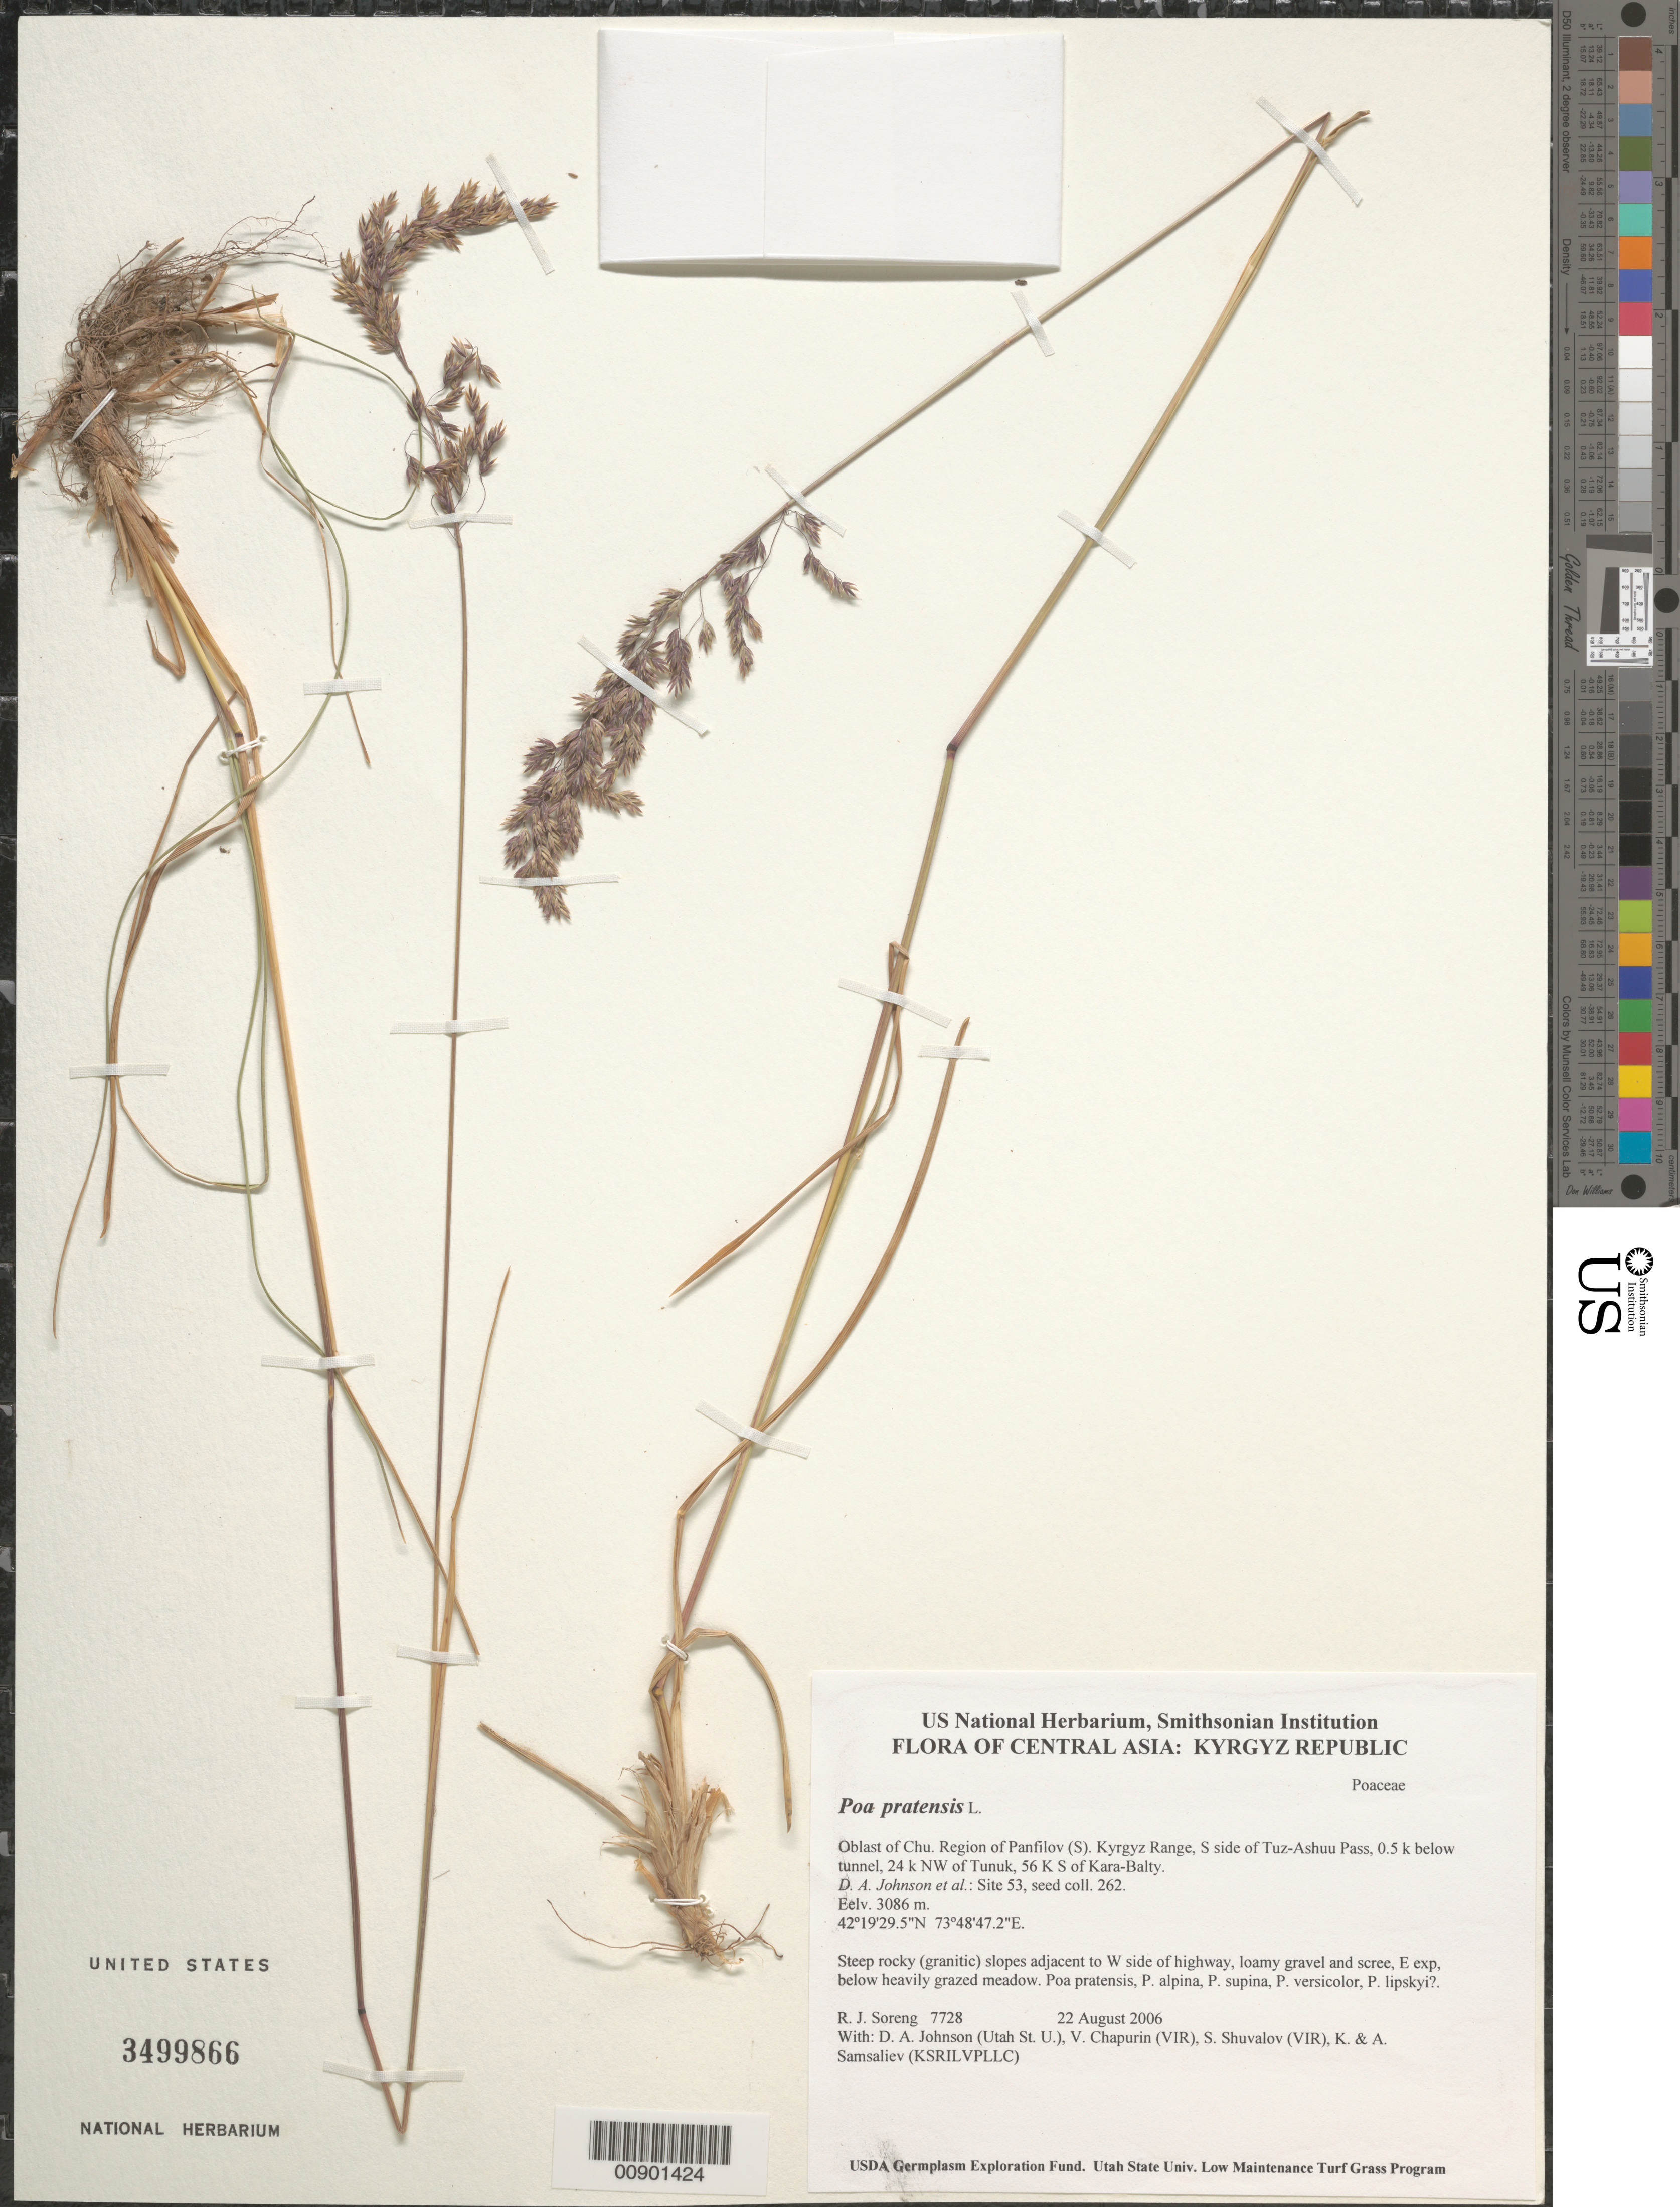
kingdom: Plantae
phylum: Tracheophyta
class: Liliopsida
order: Poales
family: Poaceae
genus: Poa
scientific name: Poa pratensis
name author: L.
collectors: R. J. Soreng, D. Johnson, S. Shuvalov, V. Chapurin, K. Samsaliev & A. Samsaliev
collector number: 7728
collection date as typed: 22 Aug 2006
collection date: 2006-08-22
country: Kyrgyzstan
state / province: Chu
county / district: Panfilov (S)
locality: Kyrgyz Range, S side of Tuz-Ashuu Pass, 0.5 km below tunnel, 24 km NW of Tunuk, 56 km S of Kara-Balty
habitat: Steep rocky (granitic) slopes adjacent to W side of highway, loamy gravel and scree, E exp, below heavily grazed meadow.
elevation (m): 3086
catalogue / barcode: US 3499866